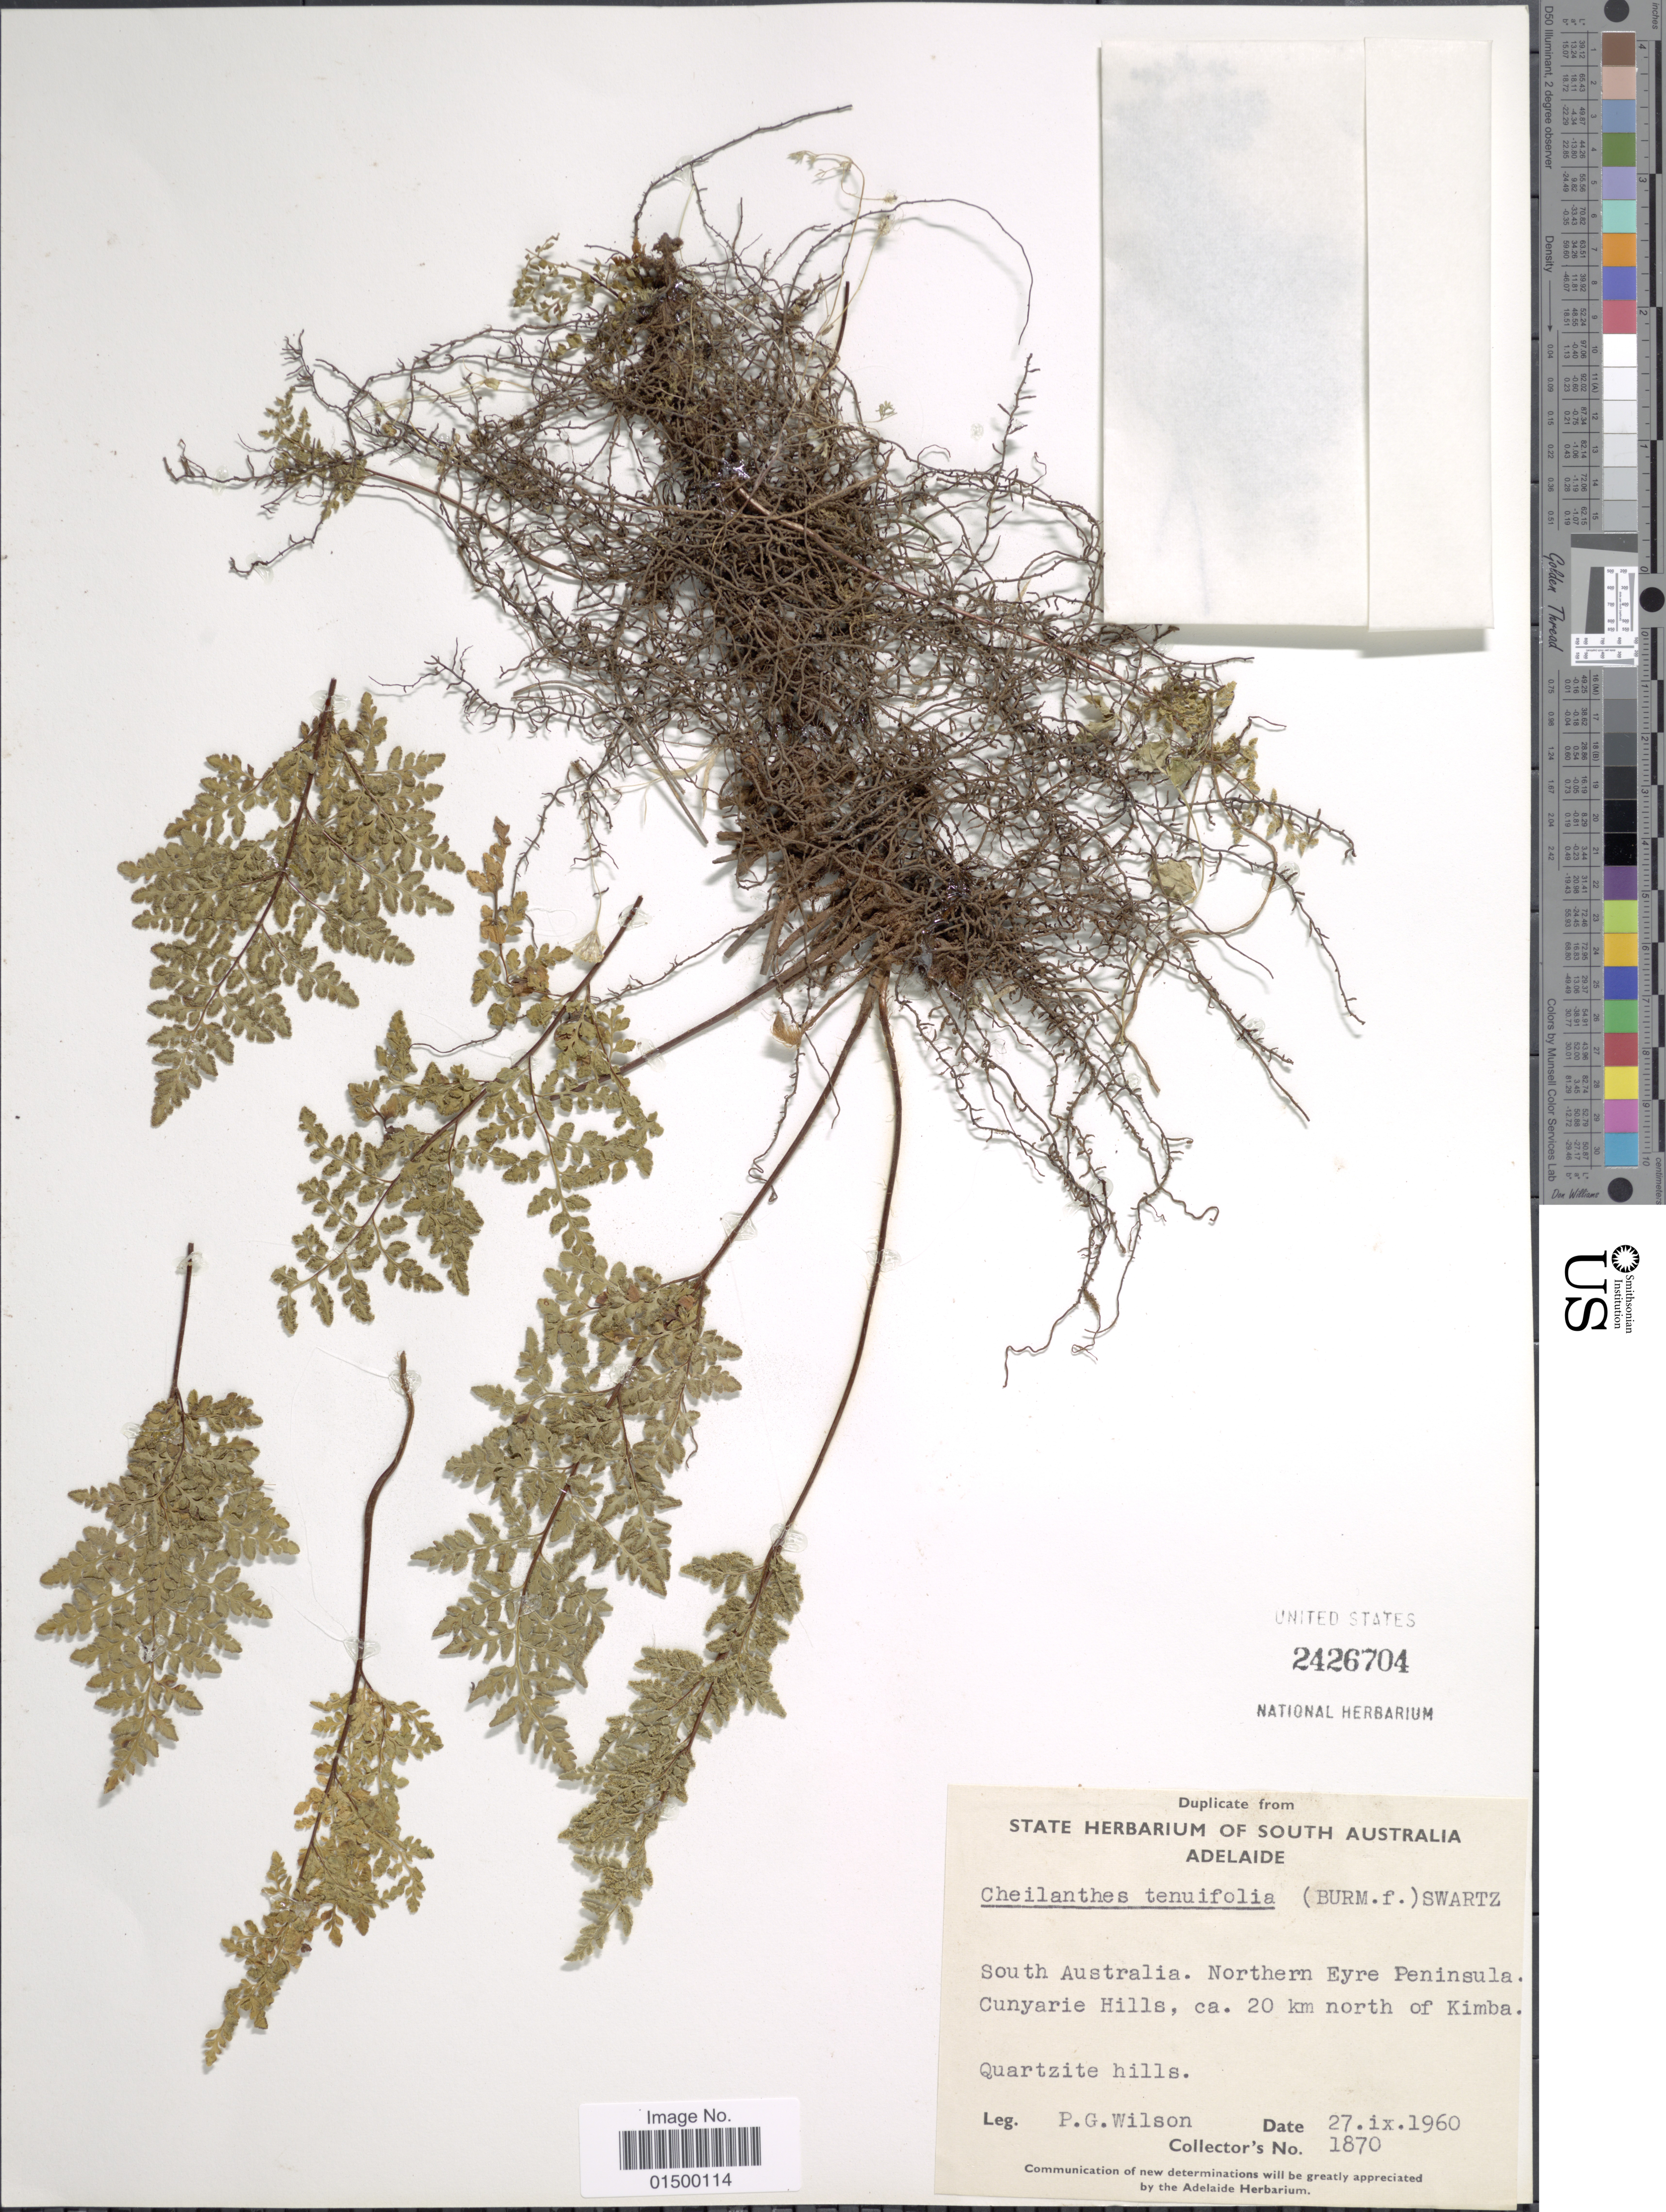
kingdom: Plantae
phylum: Tracheophyta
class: Polypodiopsida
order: Polypodiales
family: Pteridaceae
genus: Cheilanthes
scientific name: Cheilanthes austrotenuifolia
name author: Quirk & T.C. Chambers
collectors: Peter G. Wilson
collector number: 1870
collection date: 1960-09-27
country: Australia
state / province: South Australia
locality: Northern Eyre Peninsula. Cunyarie Hills, ca 20 km north of Kimba. Quartzite hills.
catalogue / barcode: US 2426704